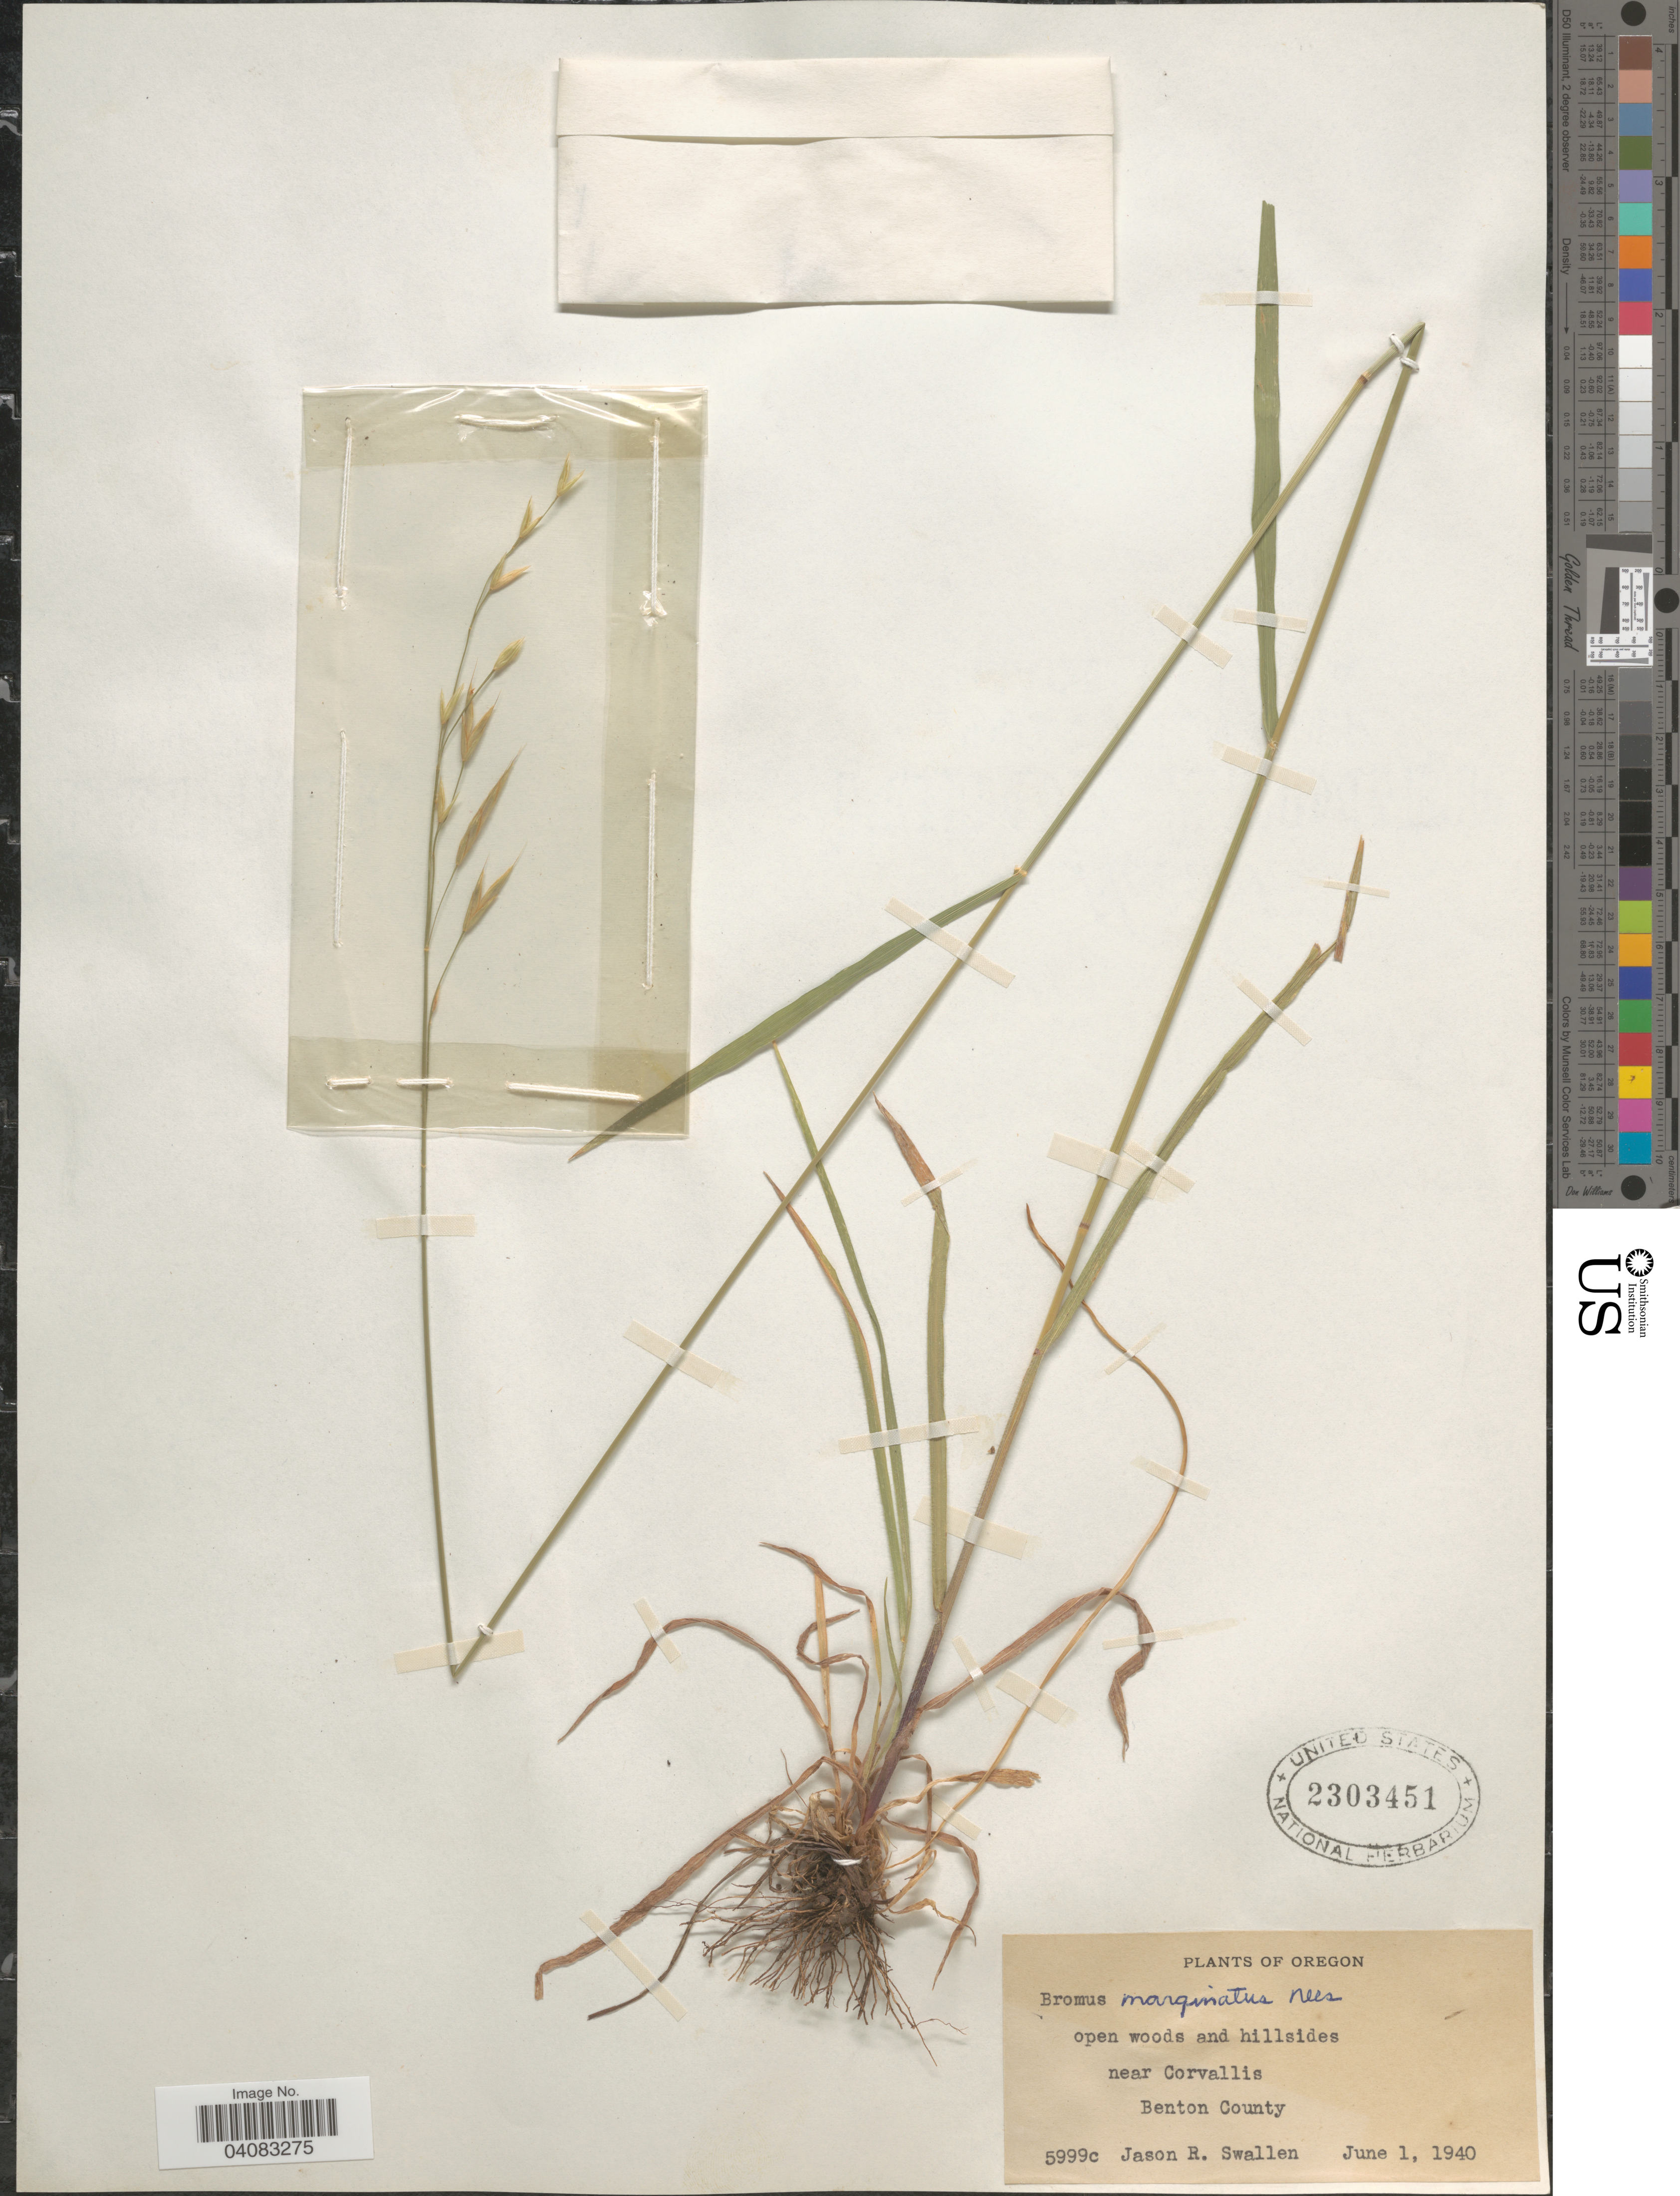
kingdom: Plantae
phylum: Tracheophyta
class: Liliopsida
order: Poales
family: Poaceae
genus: Bromus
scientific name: Bromus marginatus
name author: Nees ex Steud.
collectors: J. R. Swallen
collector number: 5999c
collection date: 1940-06-01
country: United States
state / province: Oregon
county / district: Benton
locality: Near Corvallis. Benton County.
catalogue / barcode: US 2303451